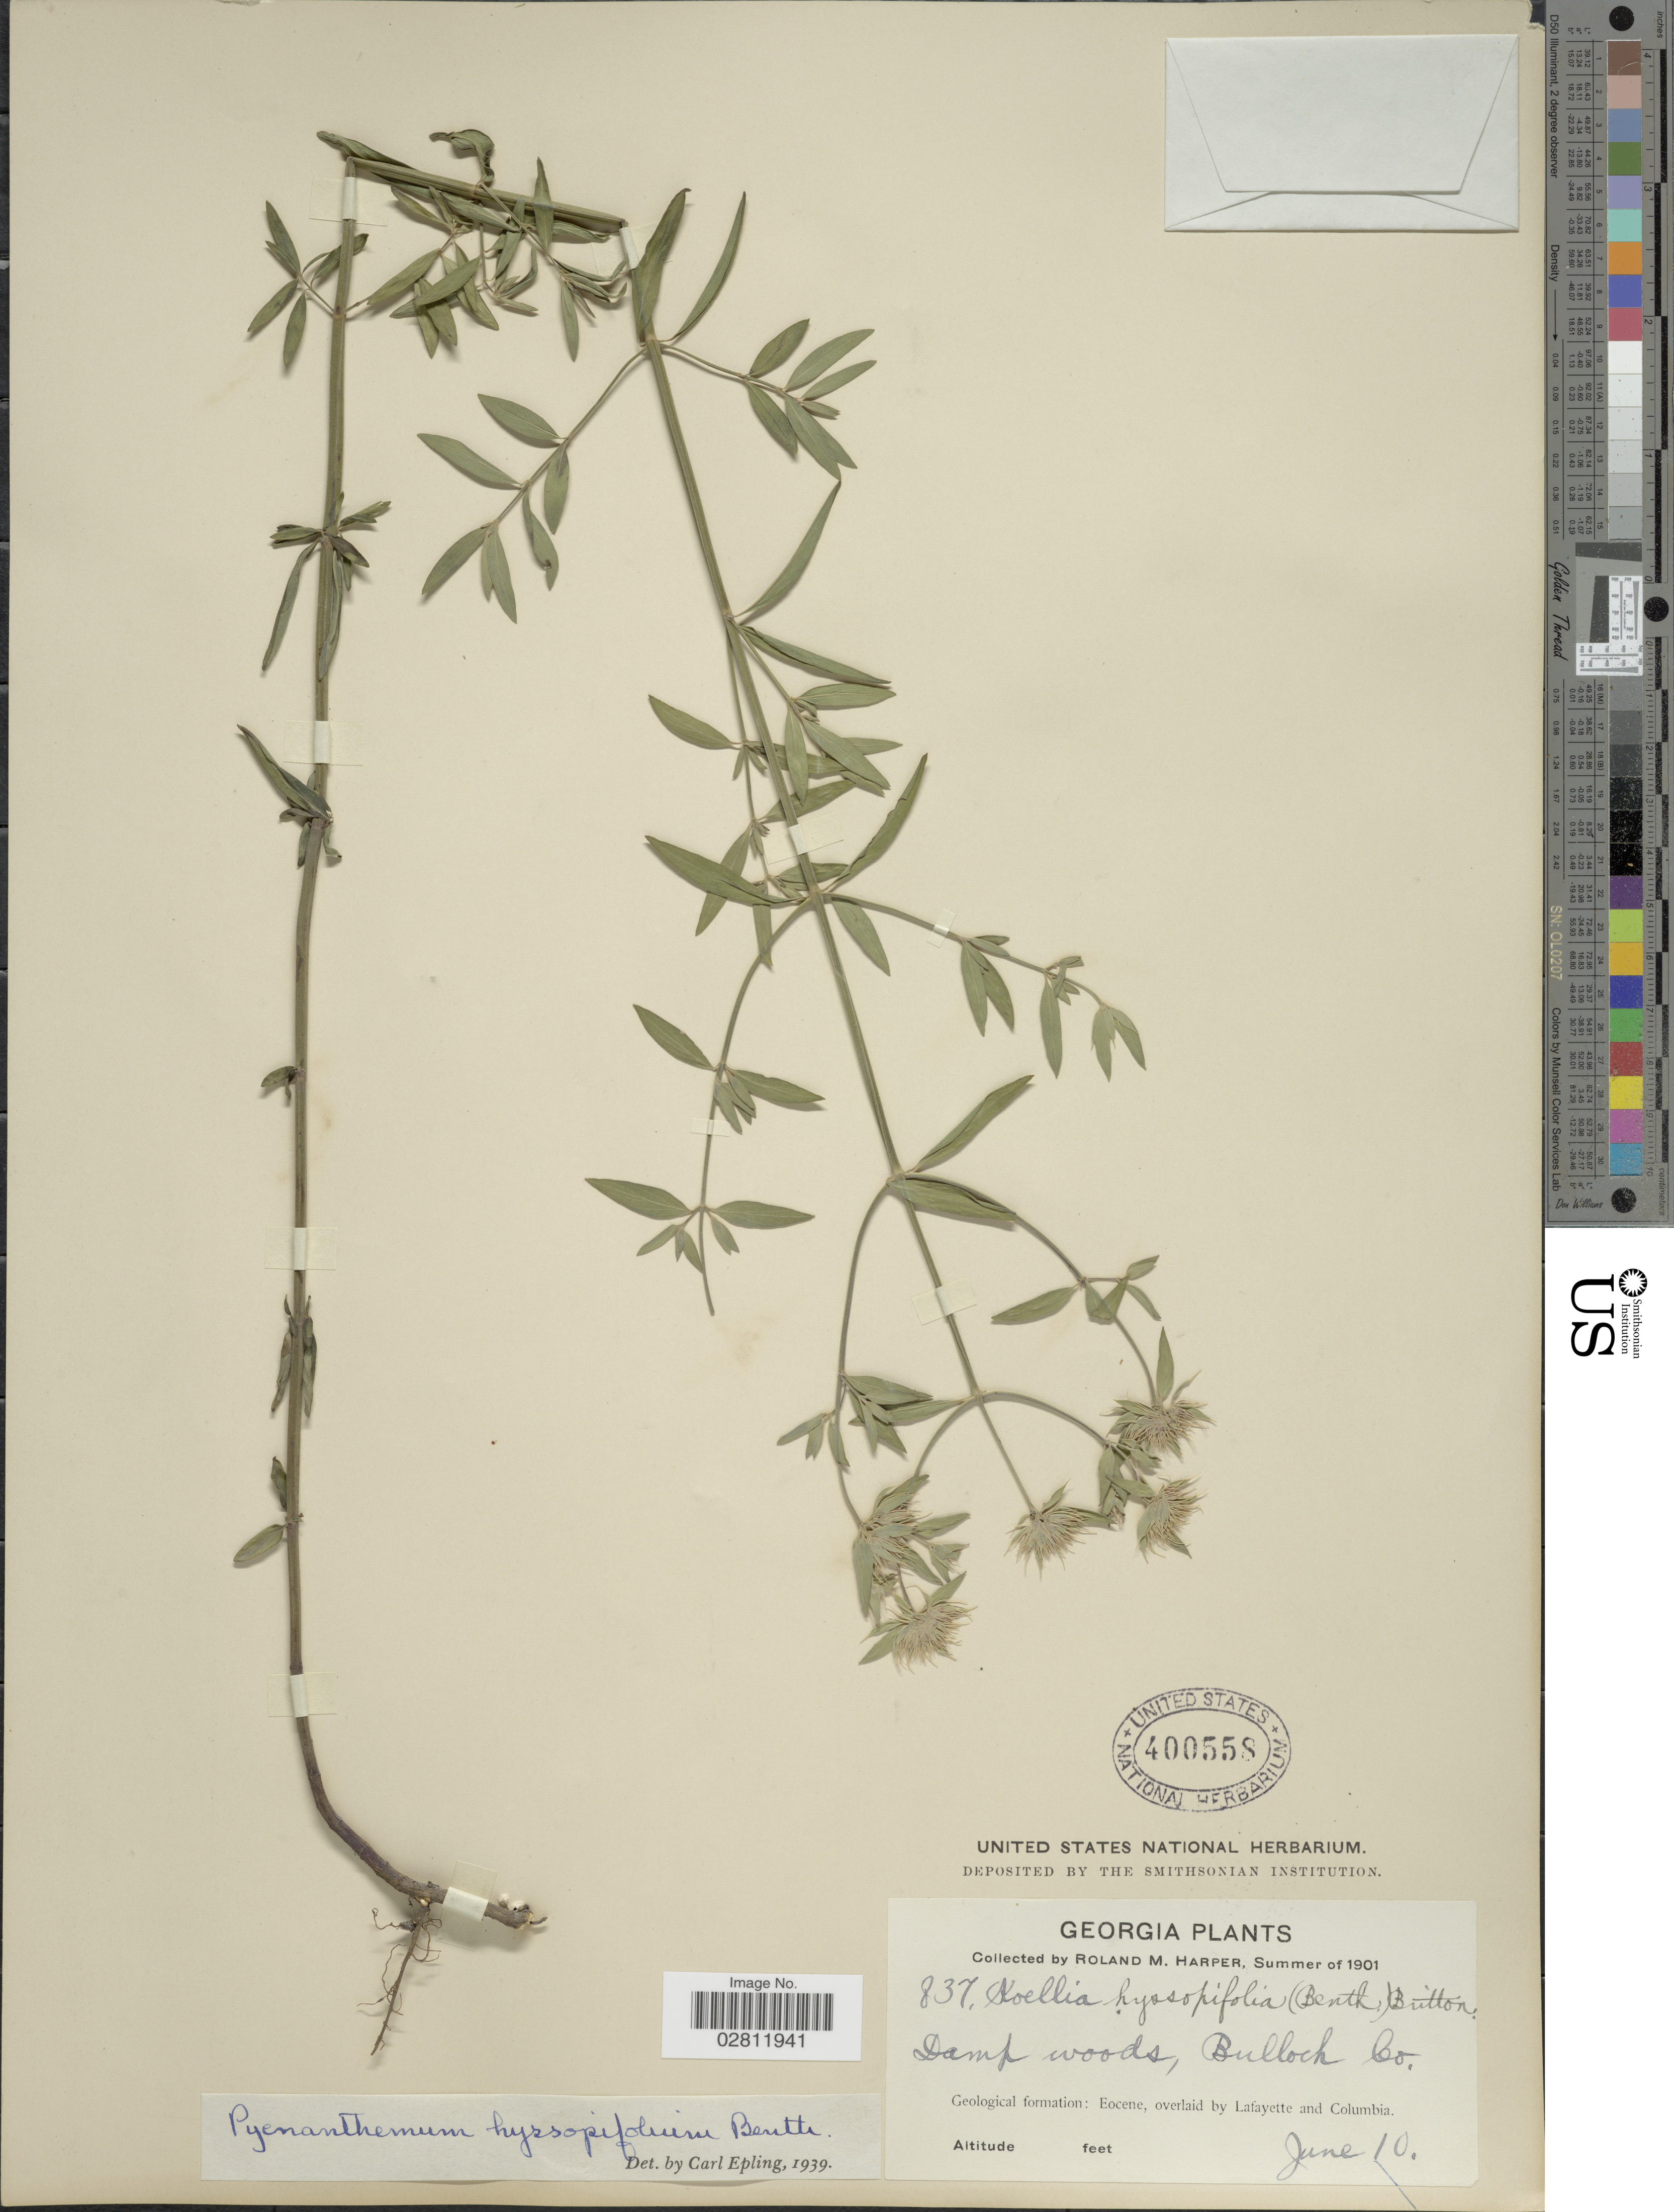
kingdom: Plantae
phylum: Tracheophyta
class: Magnoliopsida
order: Lamiales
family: Lamiaceae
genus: Pycnanthemum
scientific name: Pycnanthemum flexuosum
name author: (Walter) Britton, Stearns & Poggenb.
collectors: R. M. Harper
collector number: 837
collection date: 1901-06-10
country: United States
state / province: Georgia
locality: Bullock Co. Geological formation: Eocene, overlaid by Lafayette and Columbia.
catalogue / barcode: US 400558